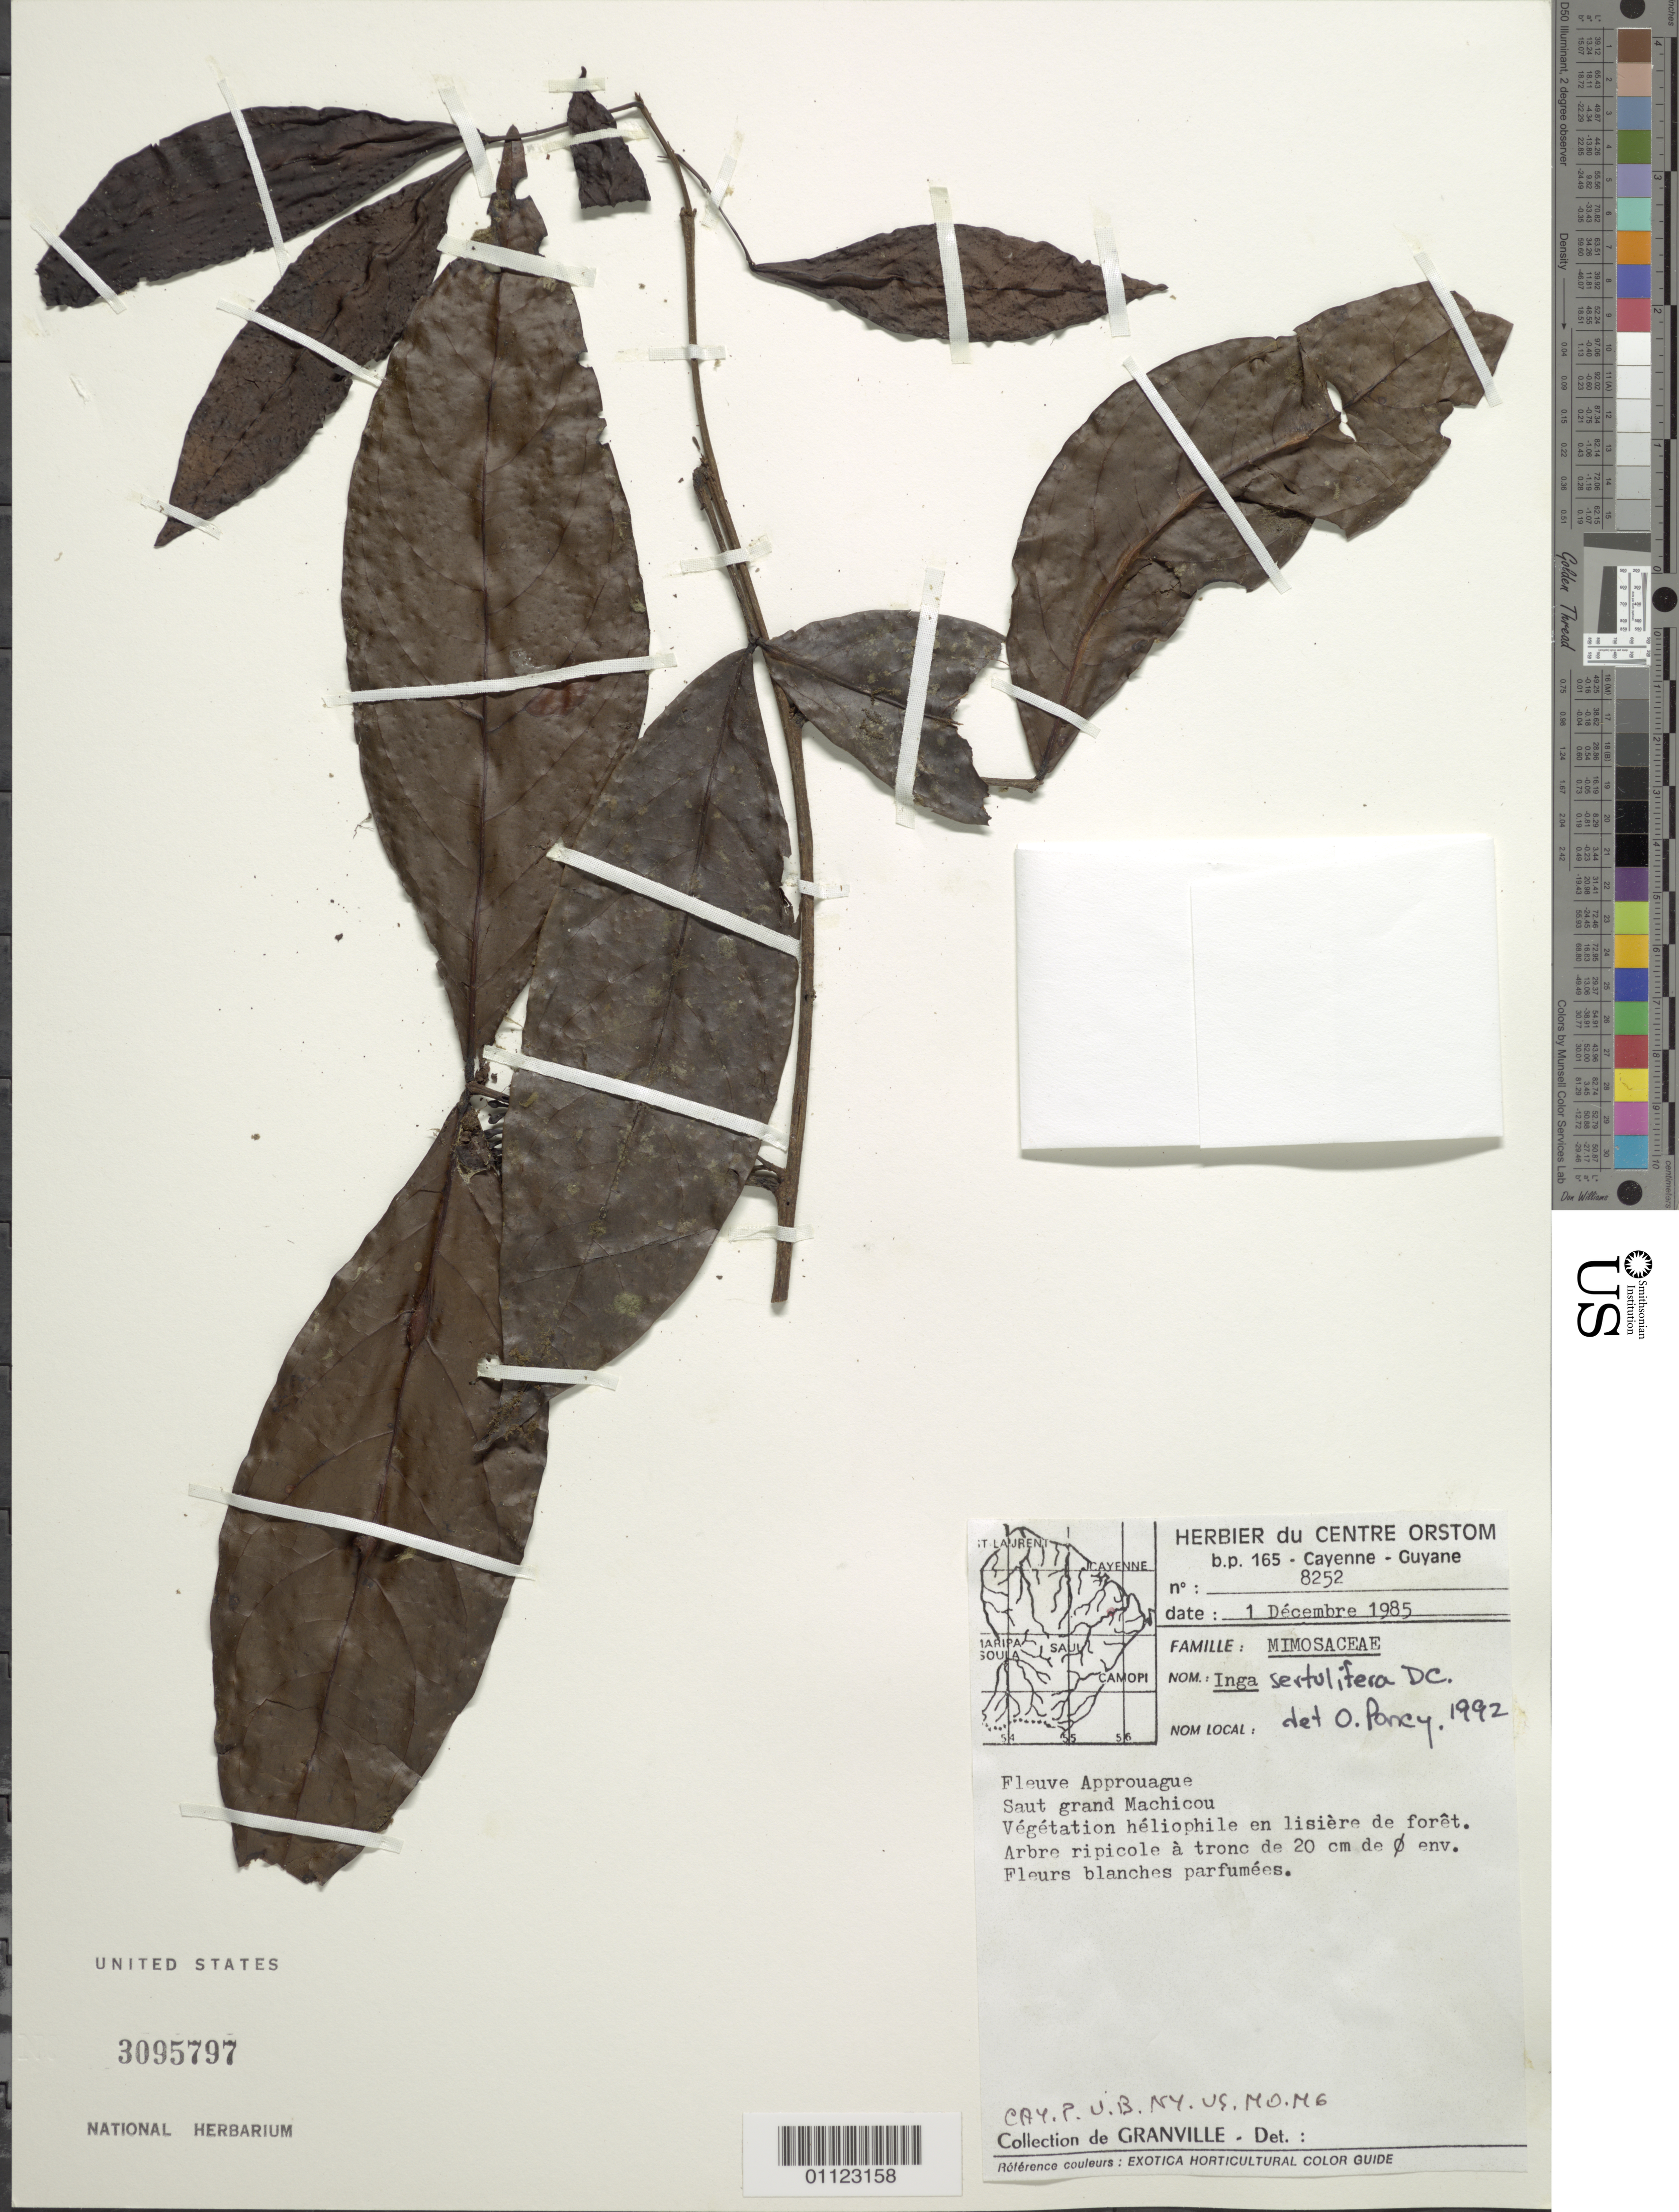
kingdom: Plantae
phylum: Tracheophyta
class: Magnoliopsida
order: Fabales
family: Fabaceae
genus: Inga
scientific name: Inga sertulifera subsp. sertulifera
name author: DC.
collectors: J.-J. de Granville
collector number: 8252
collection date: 1985-12-01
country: French Guiana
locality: Fleuve Approuague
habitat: Vegetation heliophile en lisiere de foret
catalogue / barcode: US 3095797